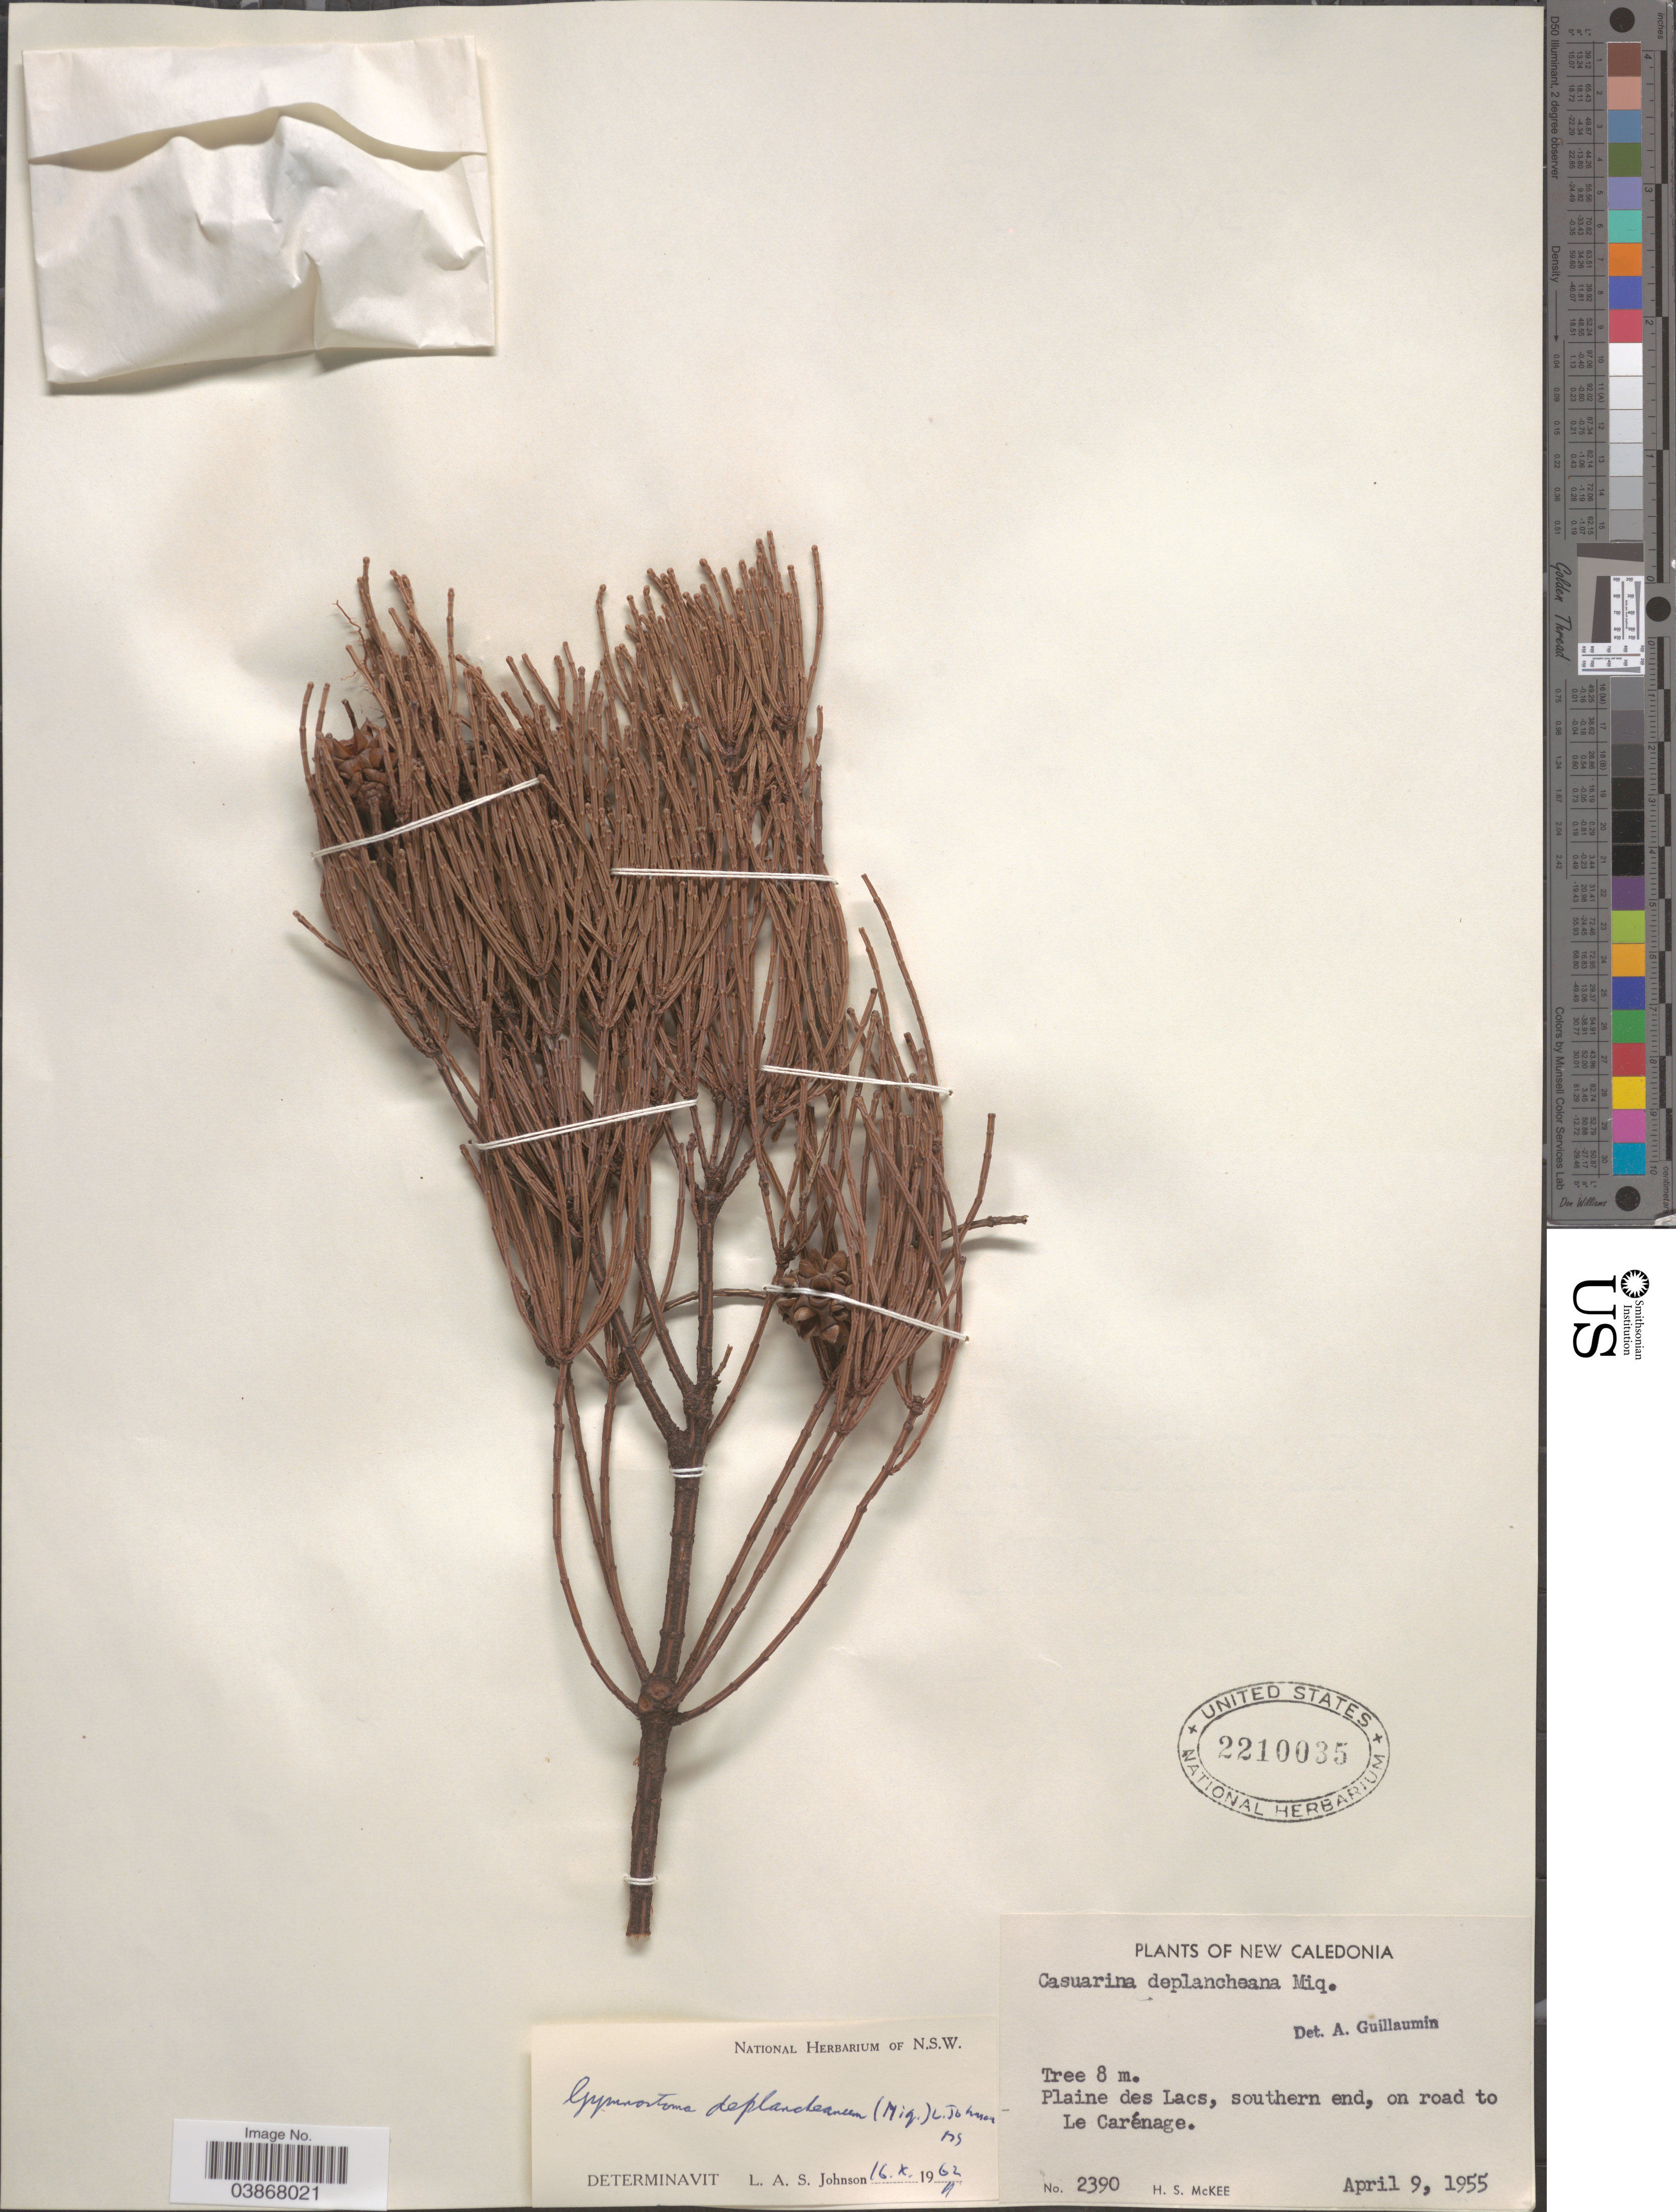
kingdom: Plantae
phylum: Tracheophyta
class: Magnoliopsida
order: Fagales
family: Casuarinaceae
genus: Gymnostoma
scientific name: Gymnostoma deplancheanum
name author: (Miq.) L.A.S. Johnson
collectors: H. S. McKee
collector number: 2390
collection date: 1955-04-09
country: New Caledonia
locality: Plaine des Lacs, southern end, on road to Le Carénage.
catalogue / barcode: US 2210035